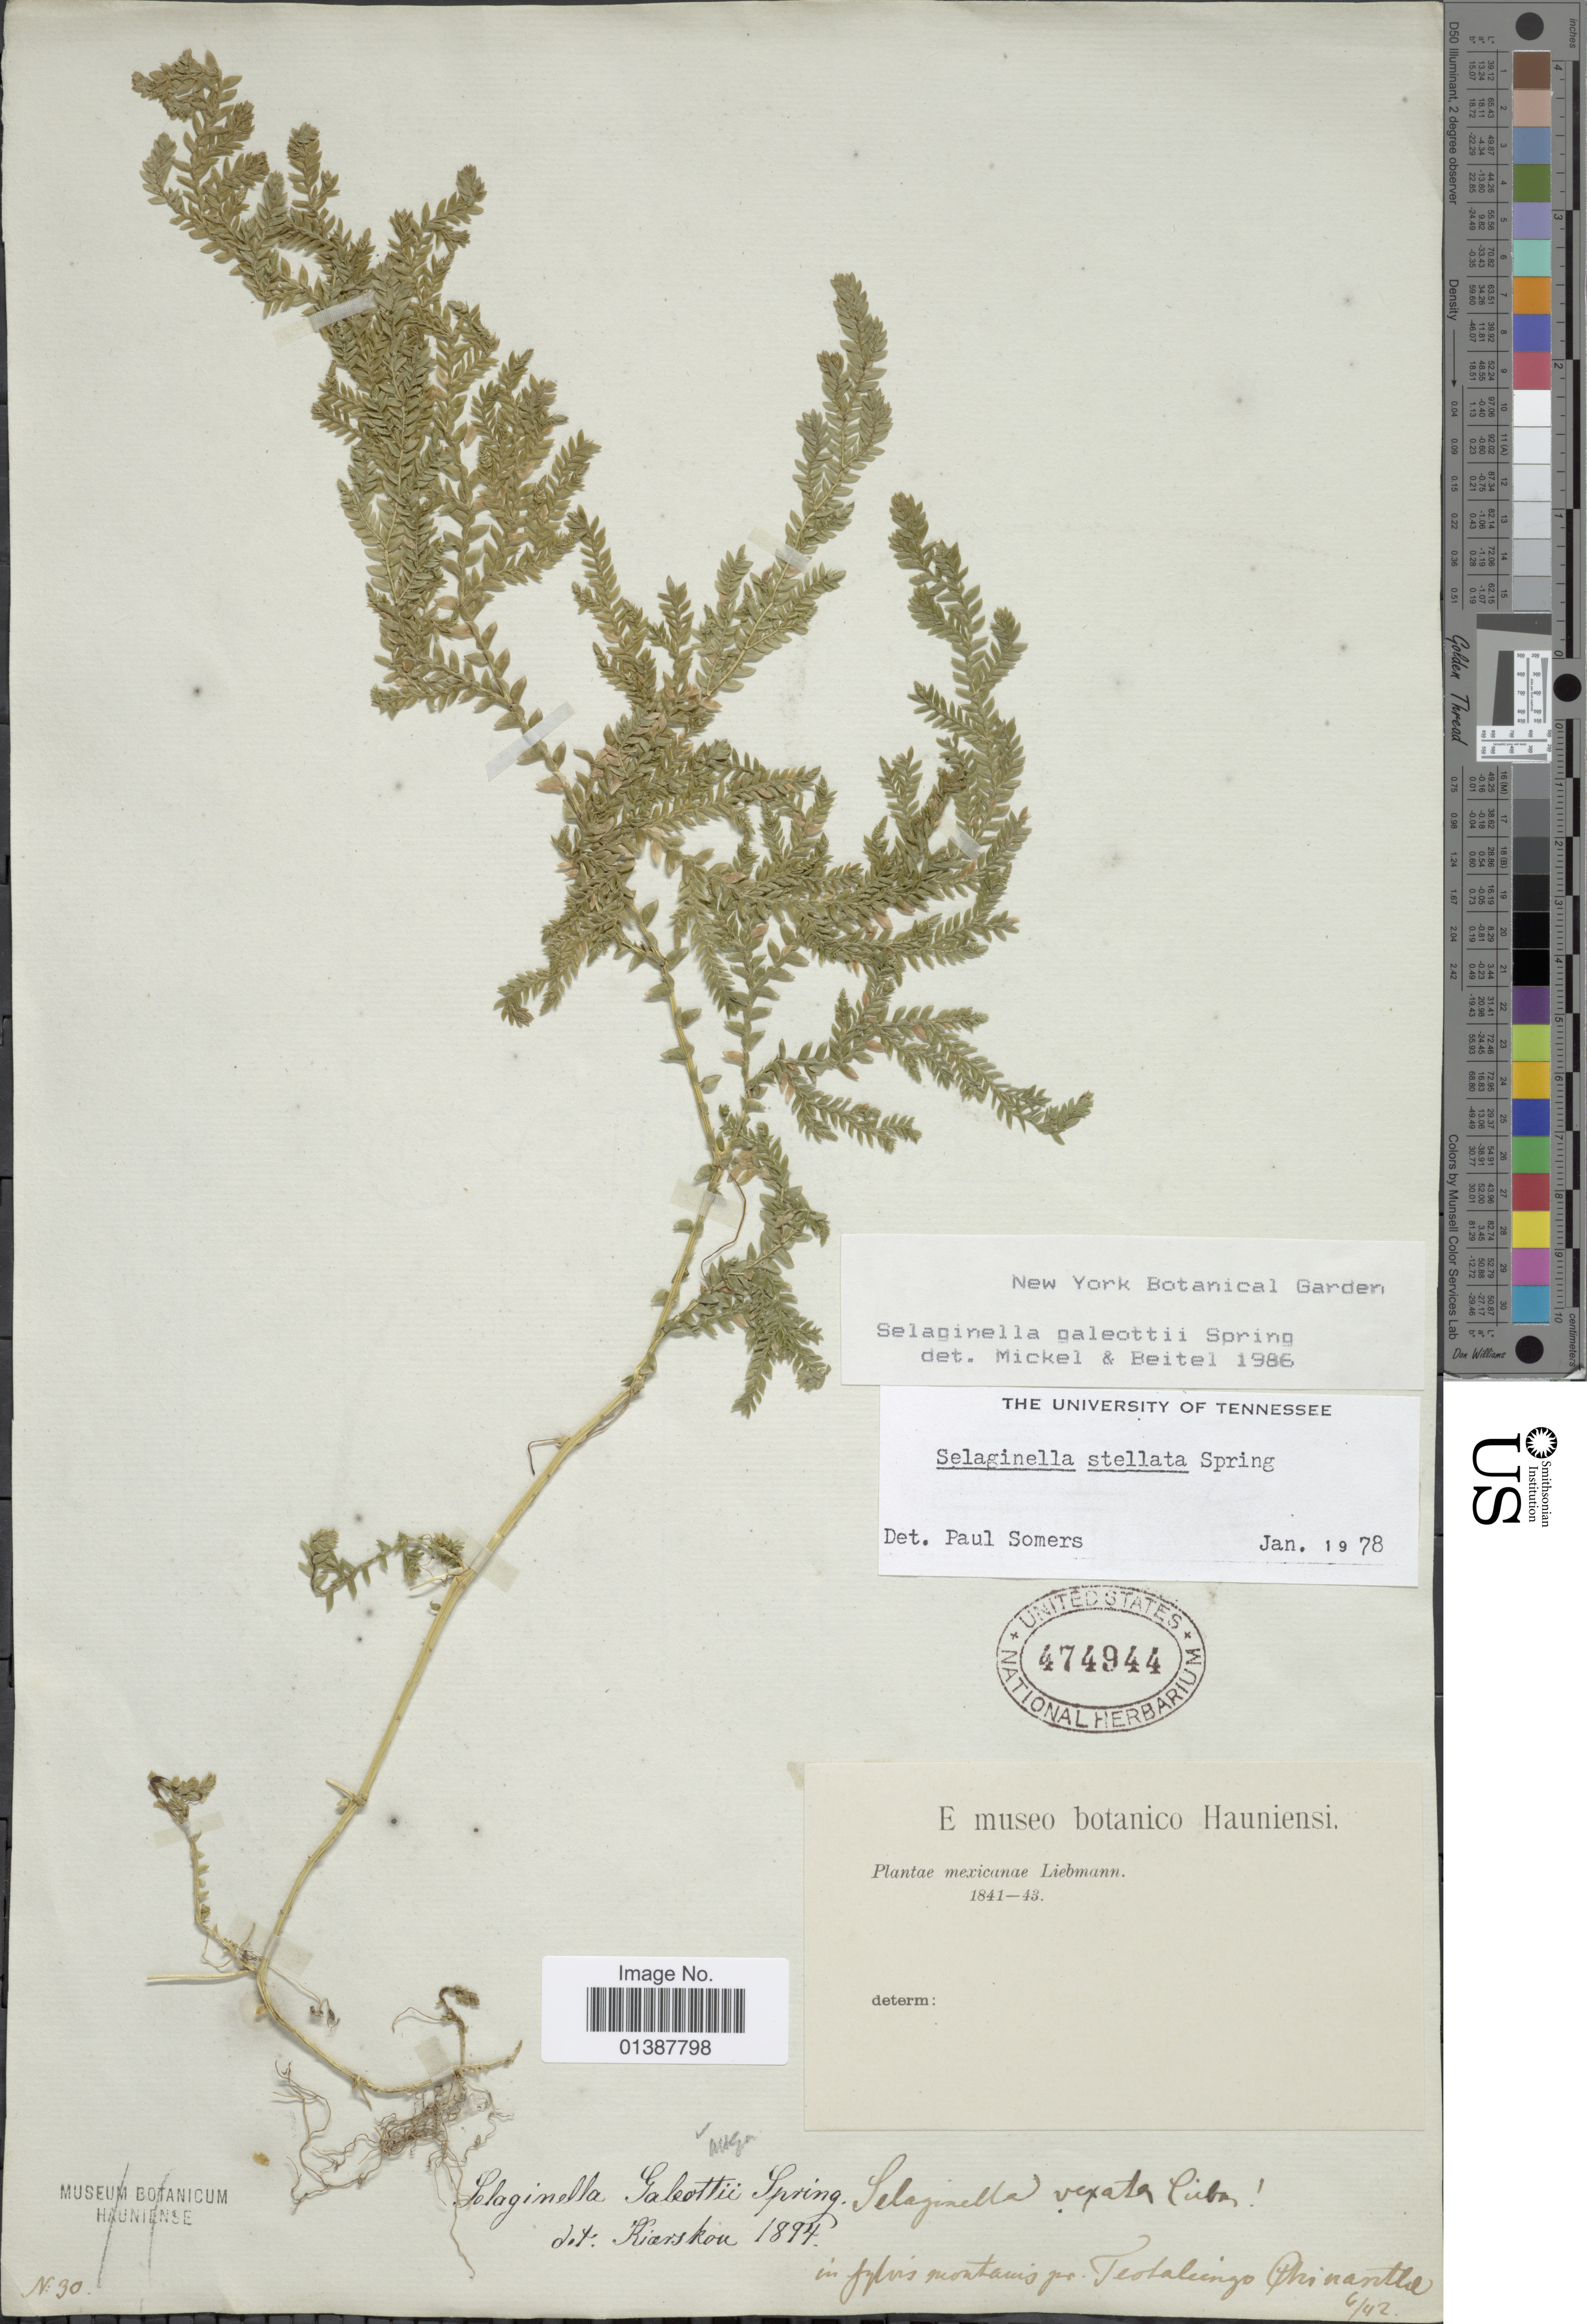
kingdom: Plantae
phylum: Tracheophyta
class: Lycopodiopsida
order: Selaginellales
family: Selaginellaceae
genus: Selaginella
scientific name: Selaginella galeottii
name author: Spring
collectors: Liebmann, --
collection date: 1841/1843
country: Mexico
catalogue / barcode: US 474944